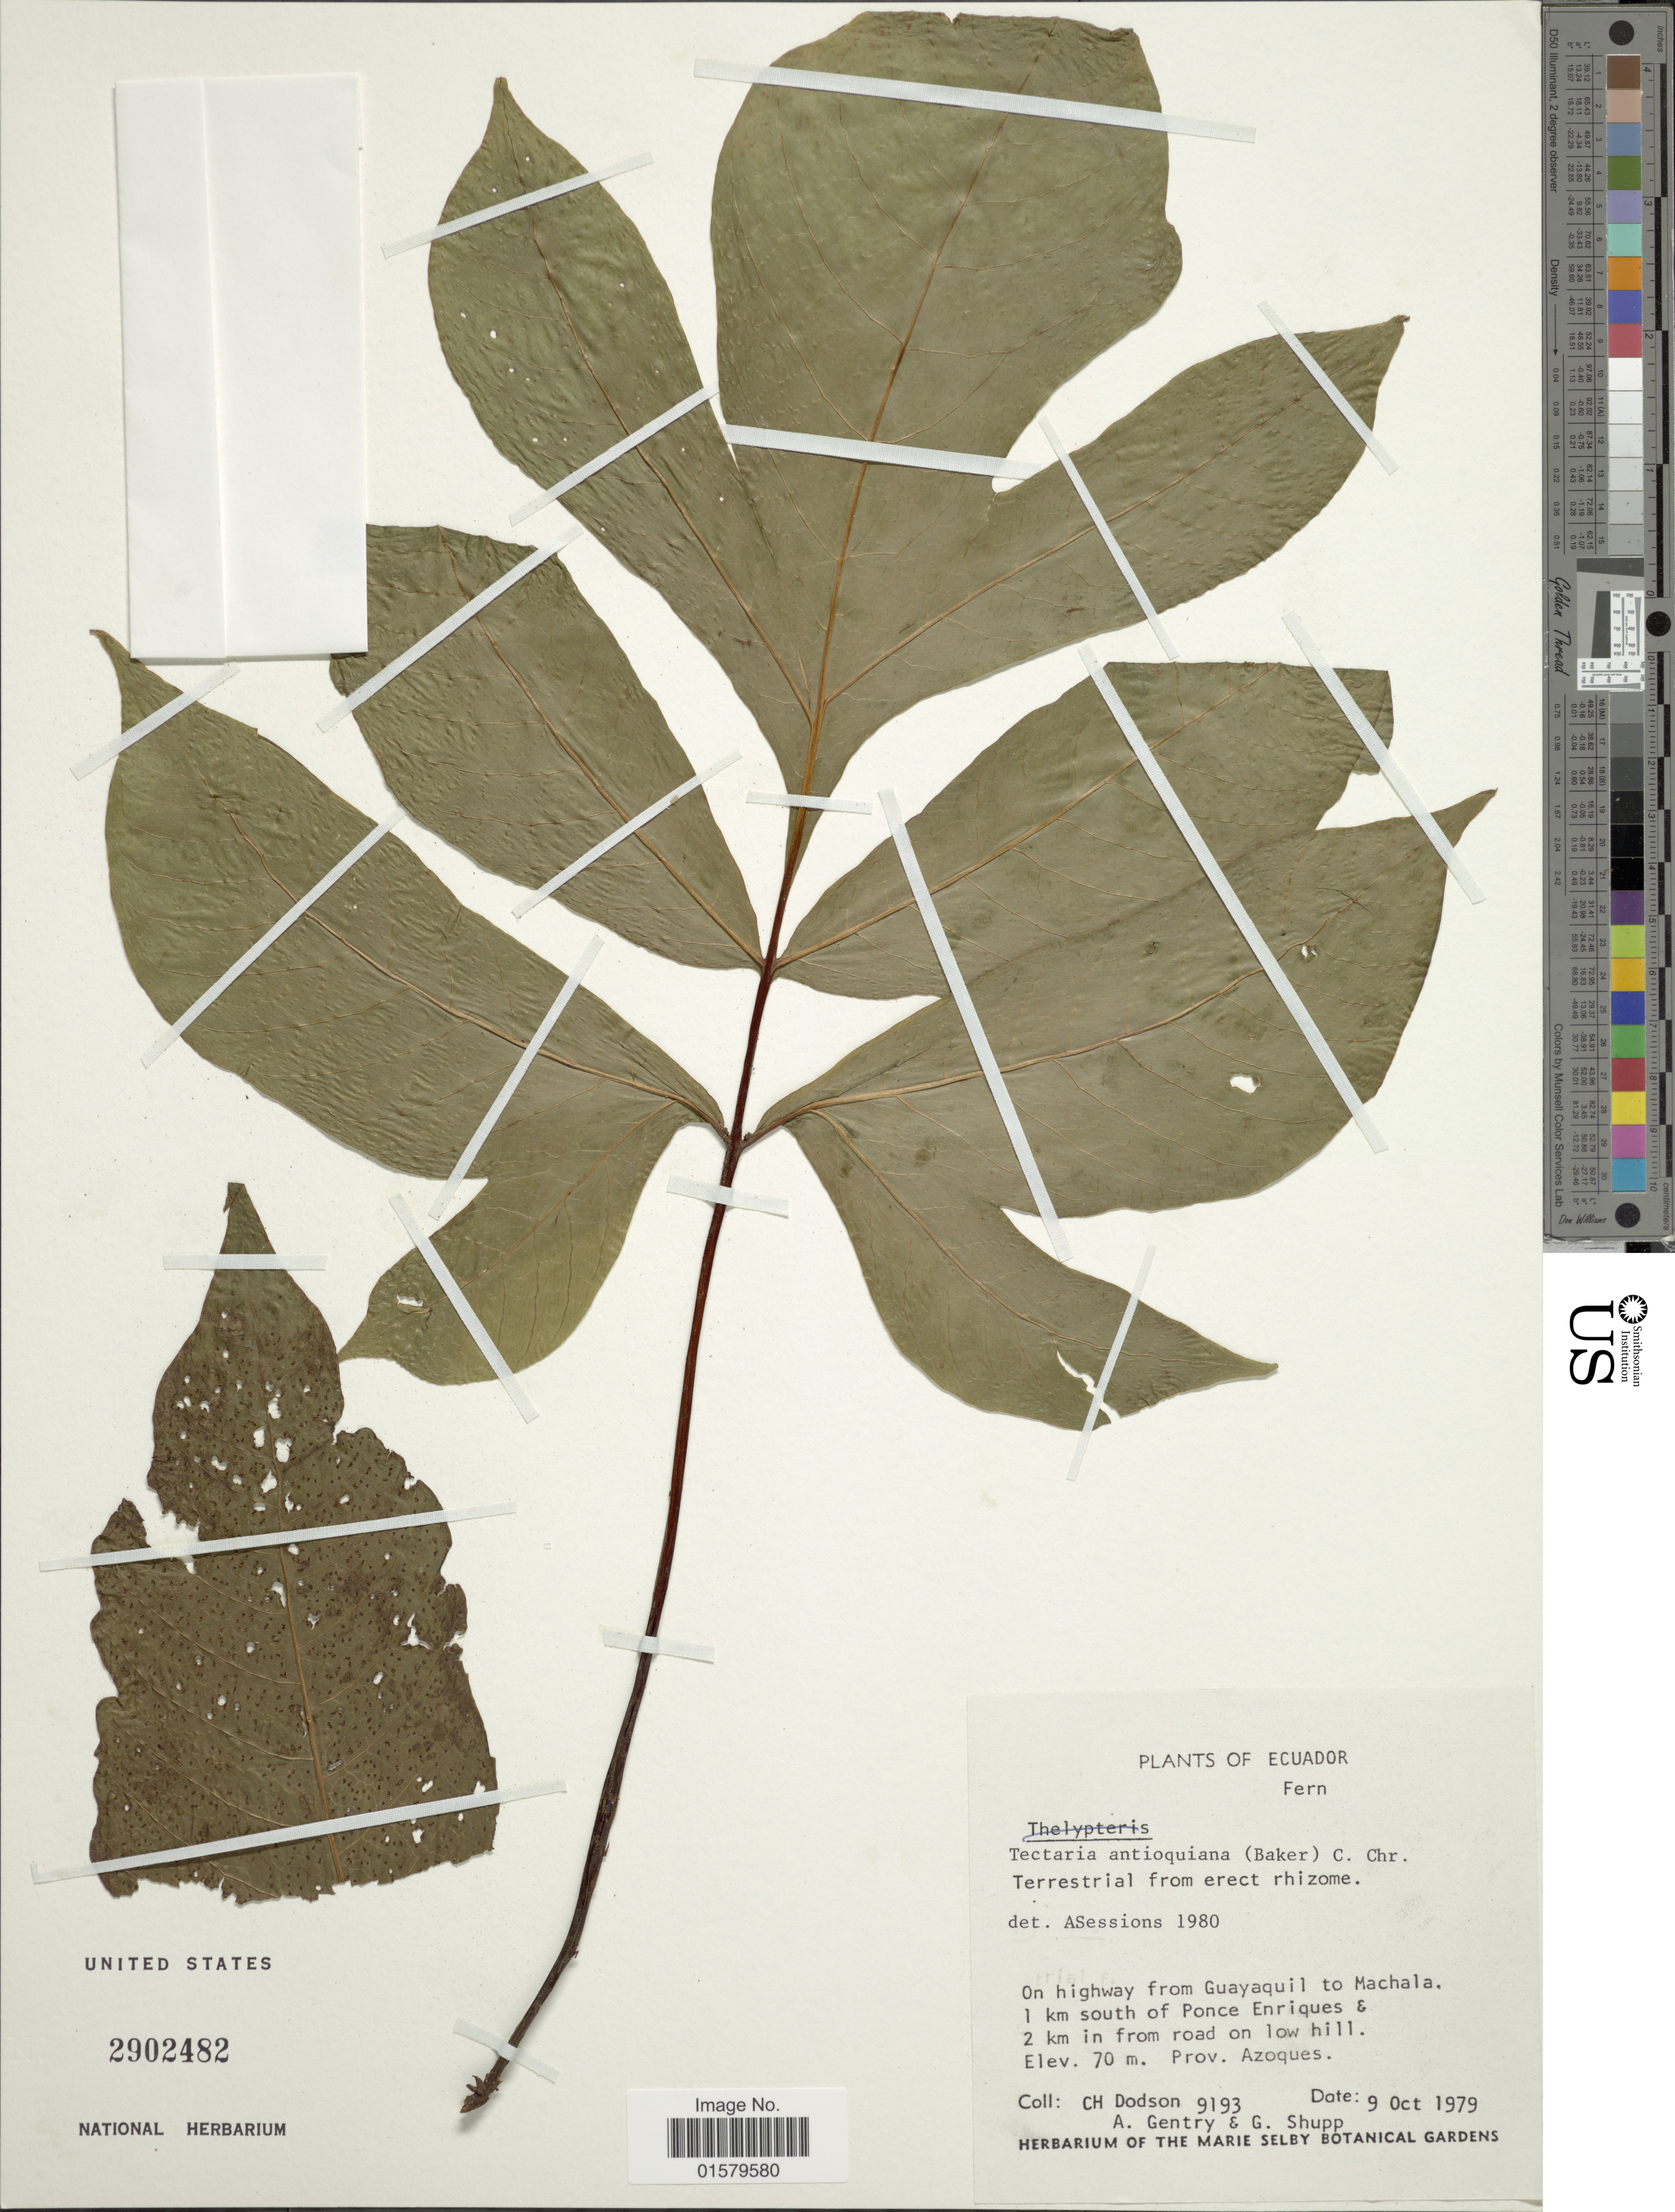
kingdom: Plantae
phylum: Tracheophyta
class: Polypodiopsida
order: Polypodiales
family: Tectariaceae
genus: Tectaria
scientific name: Tectaria haynaldii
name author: (Sodiro) C. Chr.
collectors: C. H. Dodson, A. H. Gentry & G. Shupp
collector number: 9193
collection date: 1979-10-09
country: Ecuador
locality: On highway from Guayaquil to Machala. 1 km south of Ponce Enriques & 2 km in from road on low hill. Prov. Azoques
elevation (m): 70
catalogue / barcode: US 2902482